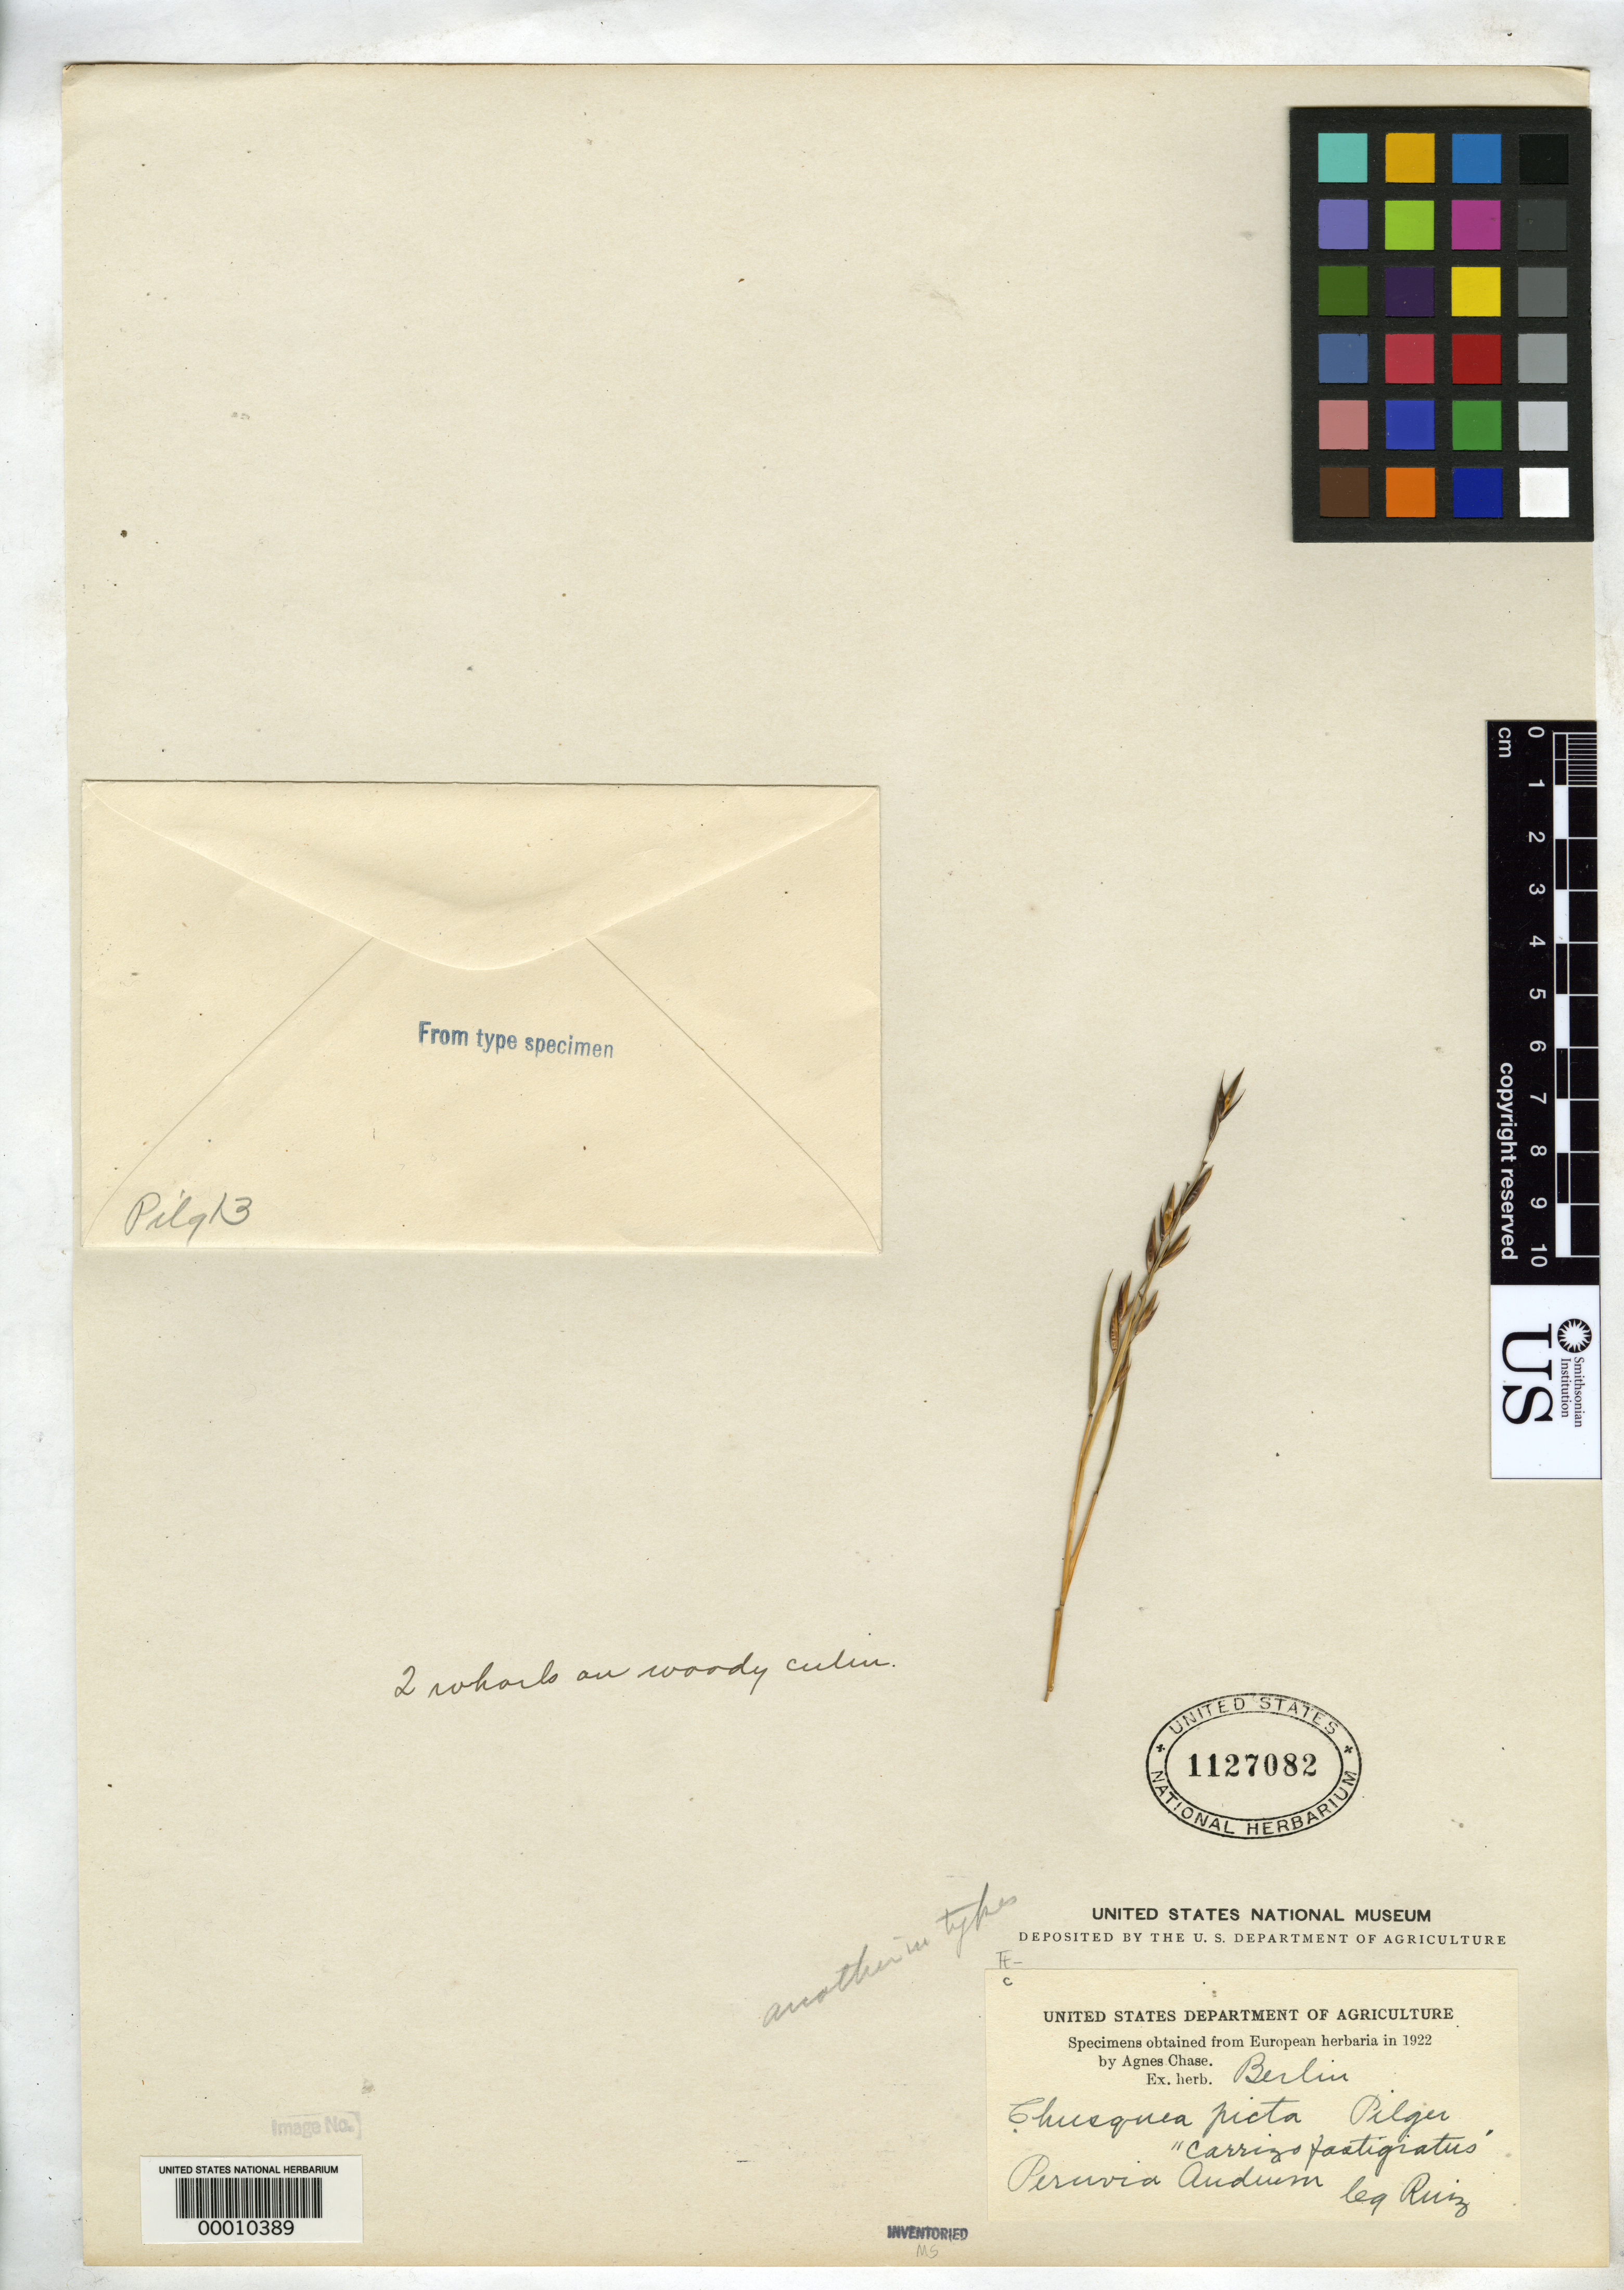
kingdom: Plantae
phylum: Tracheophyta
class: Liliopsida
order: Poales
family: Poaceae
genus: Chusquea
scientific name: Chusquea picta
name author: Pilg.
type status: Type Fragment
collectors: R. Reitz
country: Peru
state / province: San Martín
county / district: Mariscal Cáceres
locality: Rio Huallaga, margen Derecha del; Balsa Probana; dtto. Tocache Nuevo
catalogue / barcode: US 1127082